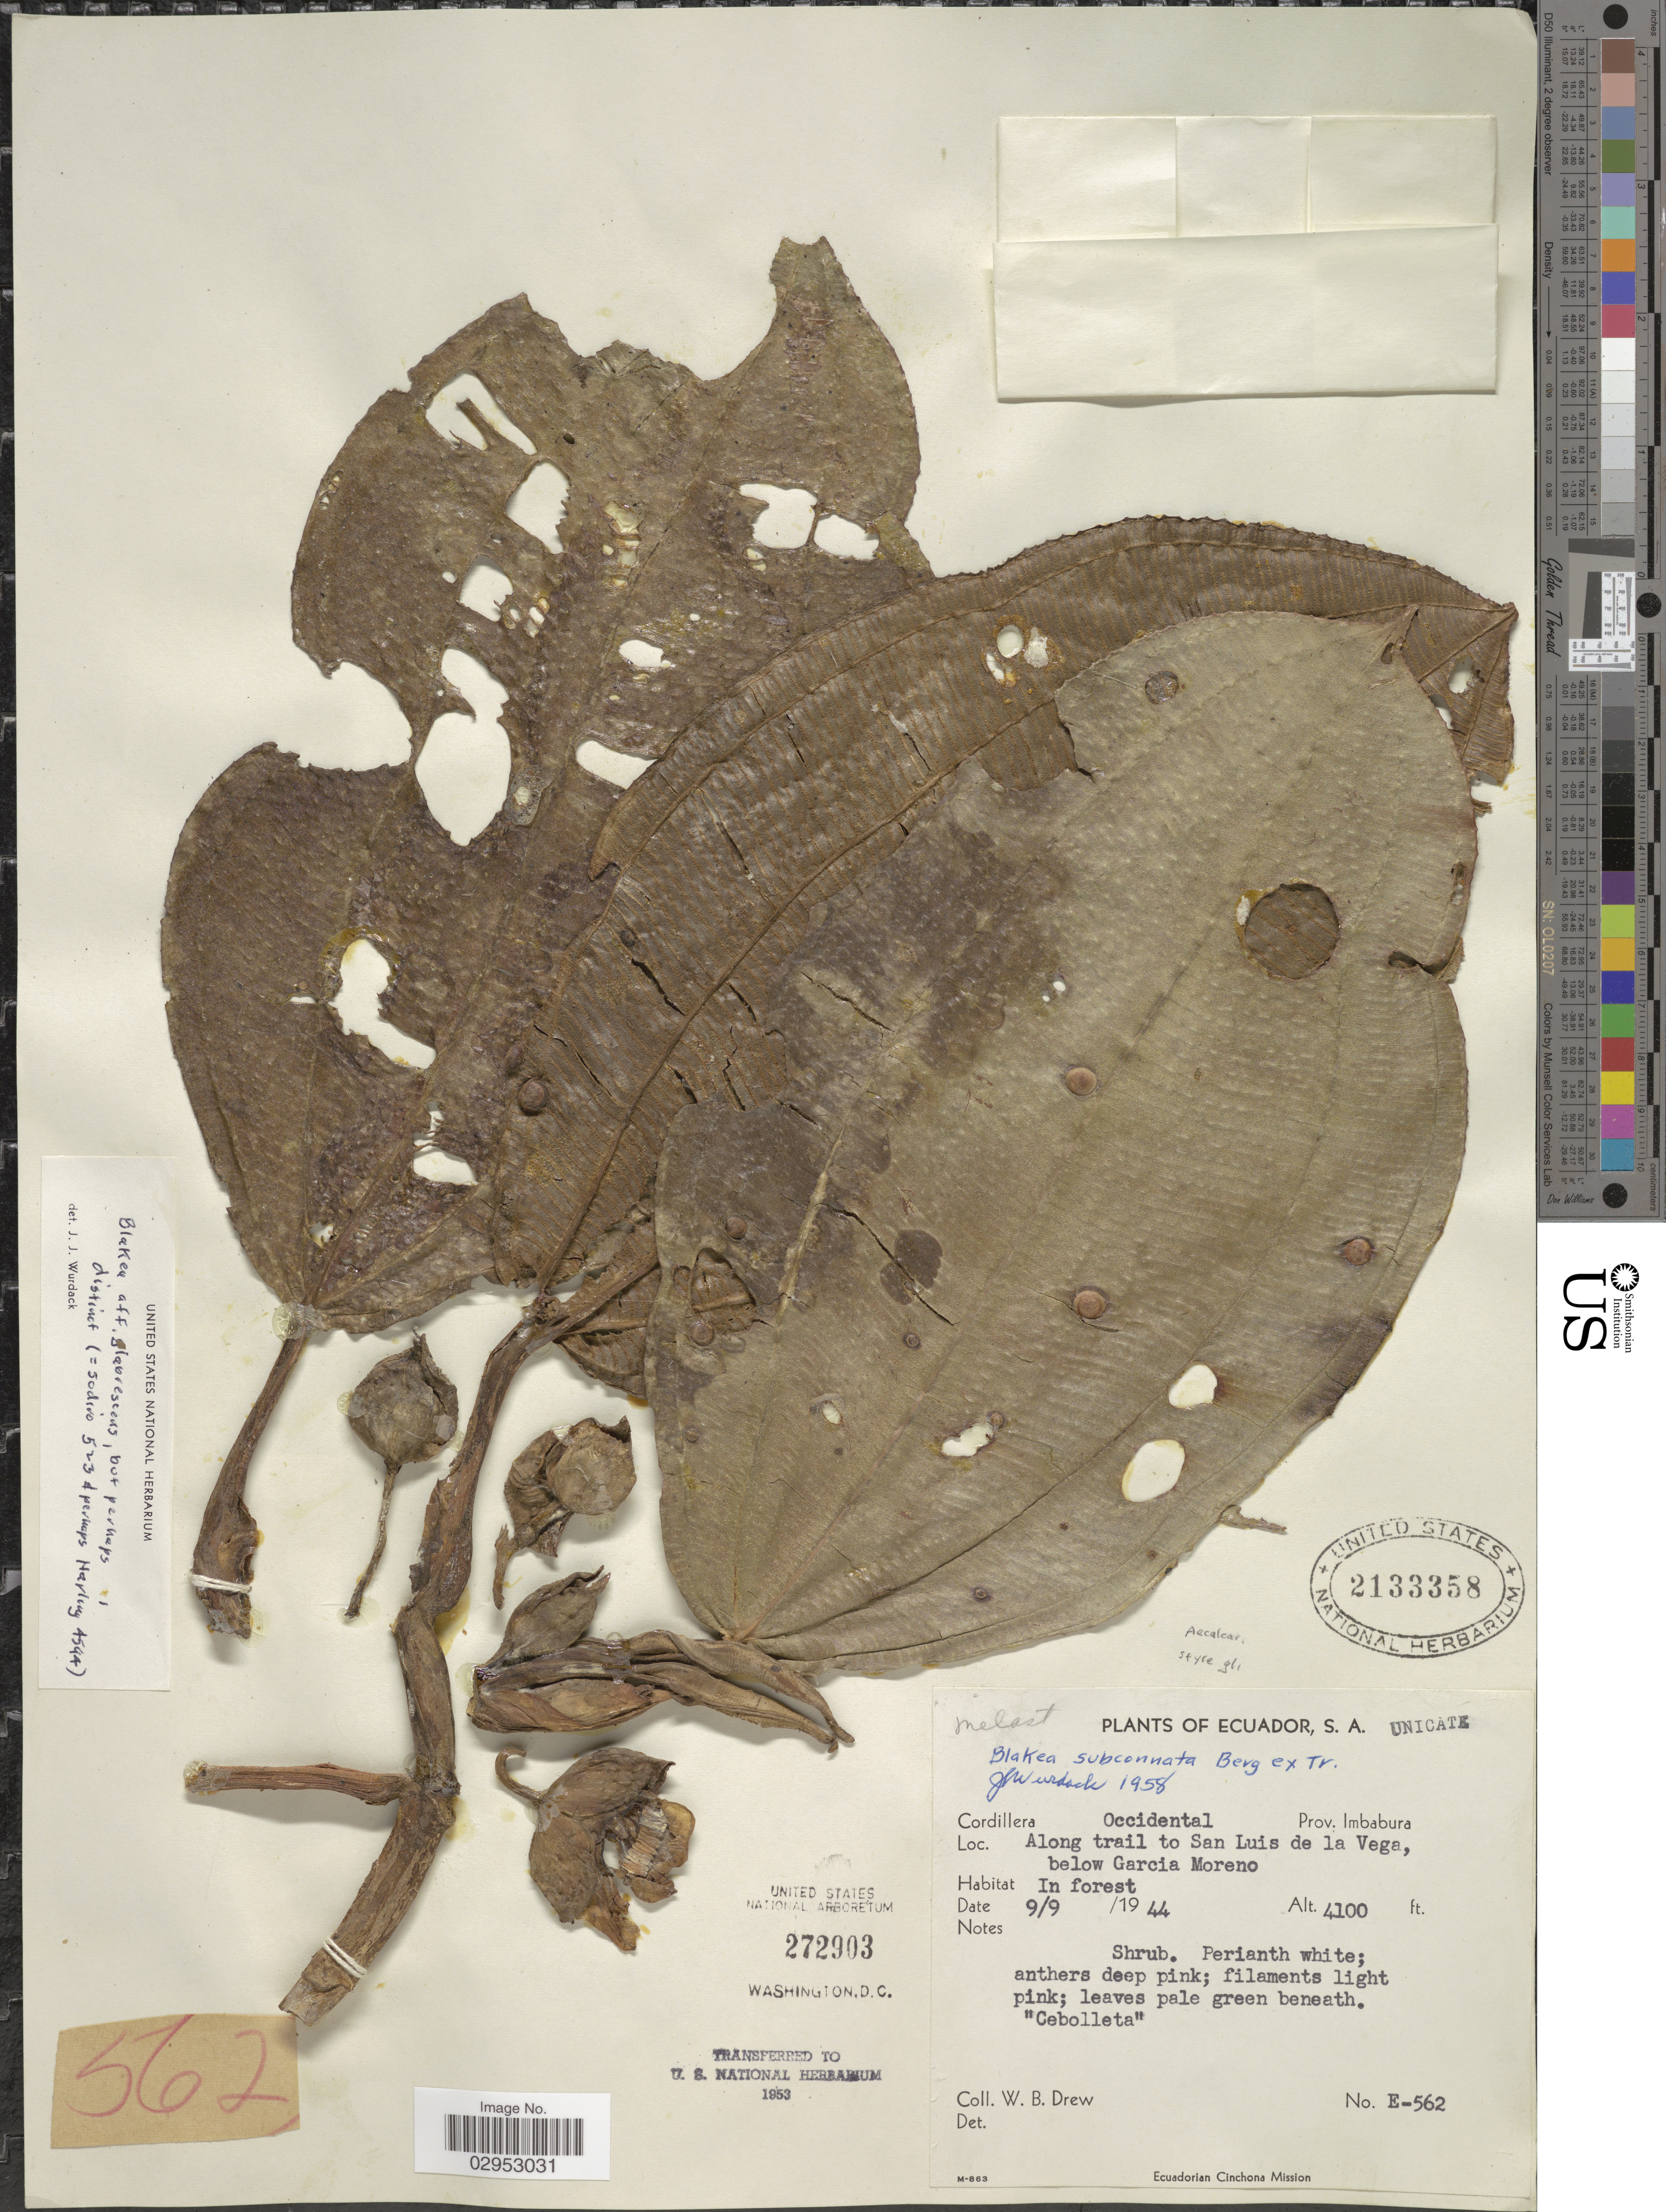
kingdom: Plantae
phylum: Tracheophyta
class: Magnoliopsida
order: Myrtales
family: Melastomataceae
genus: Blakea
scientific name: Blakea glabrescens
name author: Benth.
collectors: W. B. Drew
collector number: E-562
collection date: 1944-09-09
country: Ecuador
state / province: Imbabura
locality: Cordillera Occidental. Along trail to San Luis de la Vega, below Garcia Moreno.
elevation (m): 1250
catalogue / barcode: US 2133358